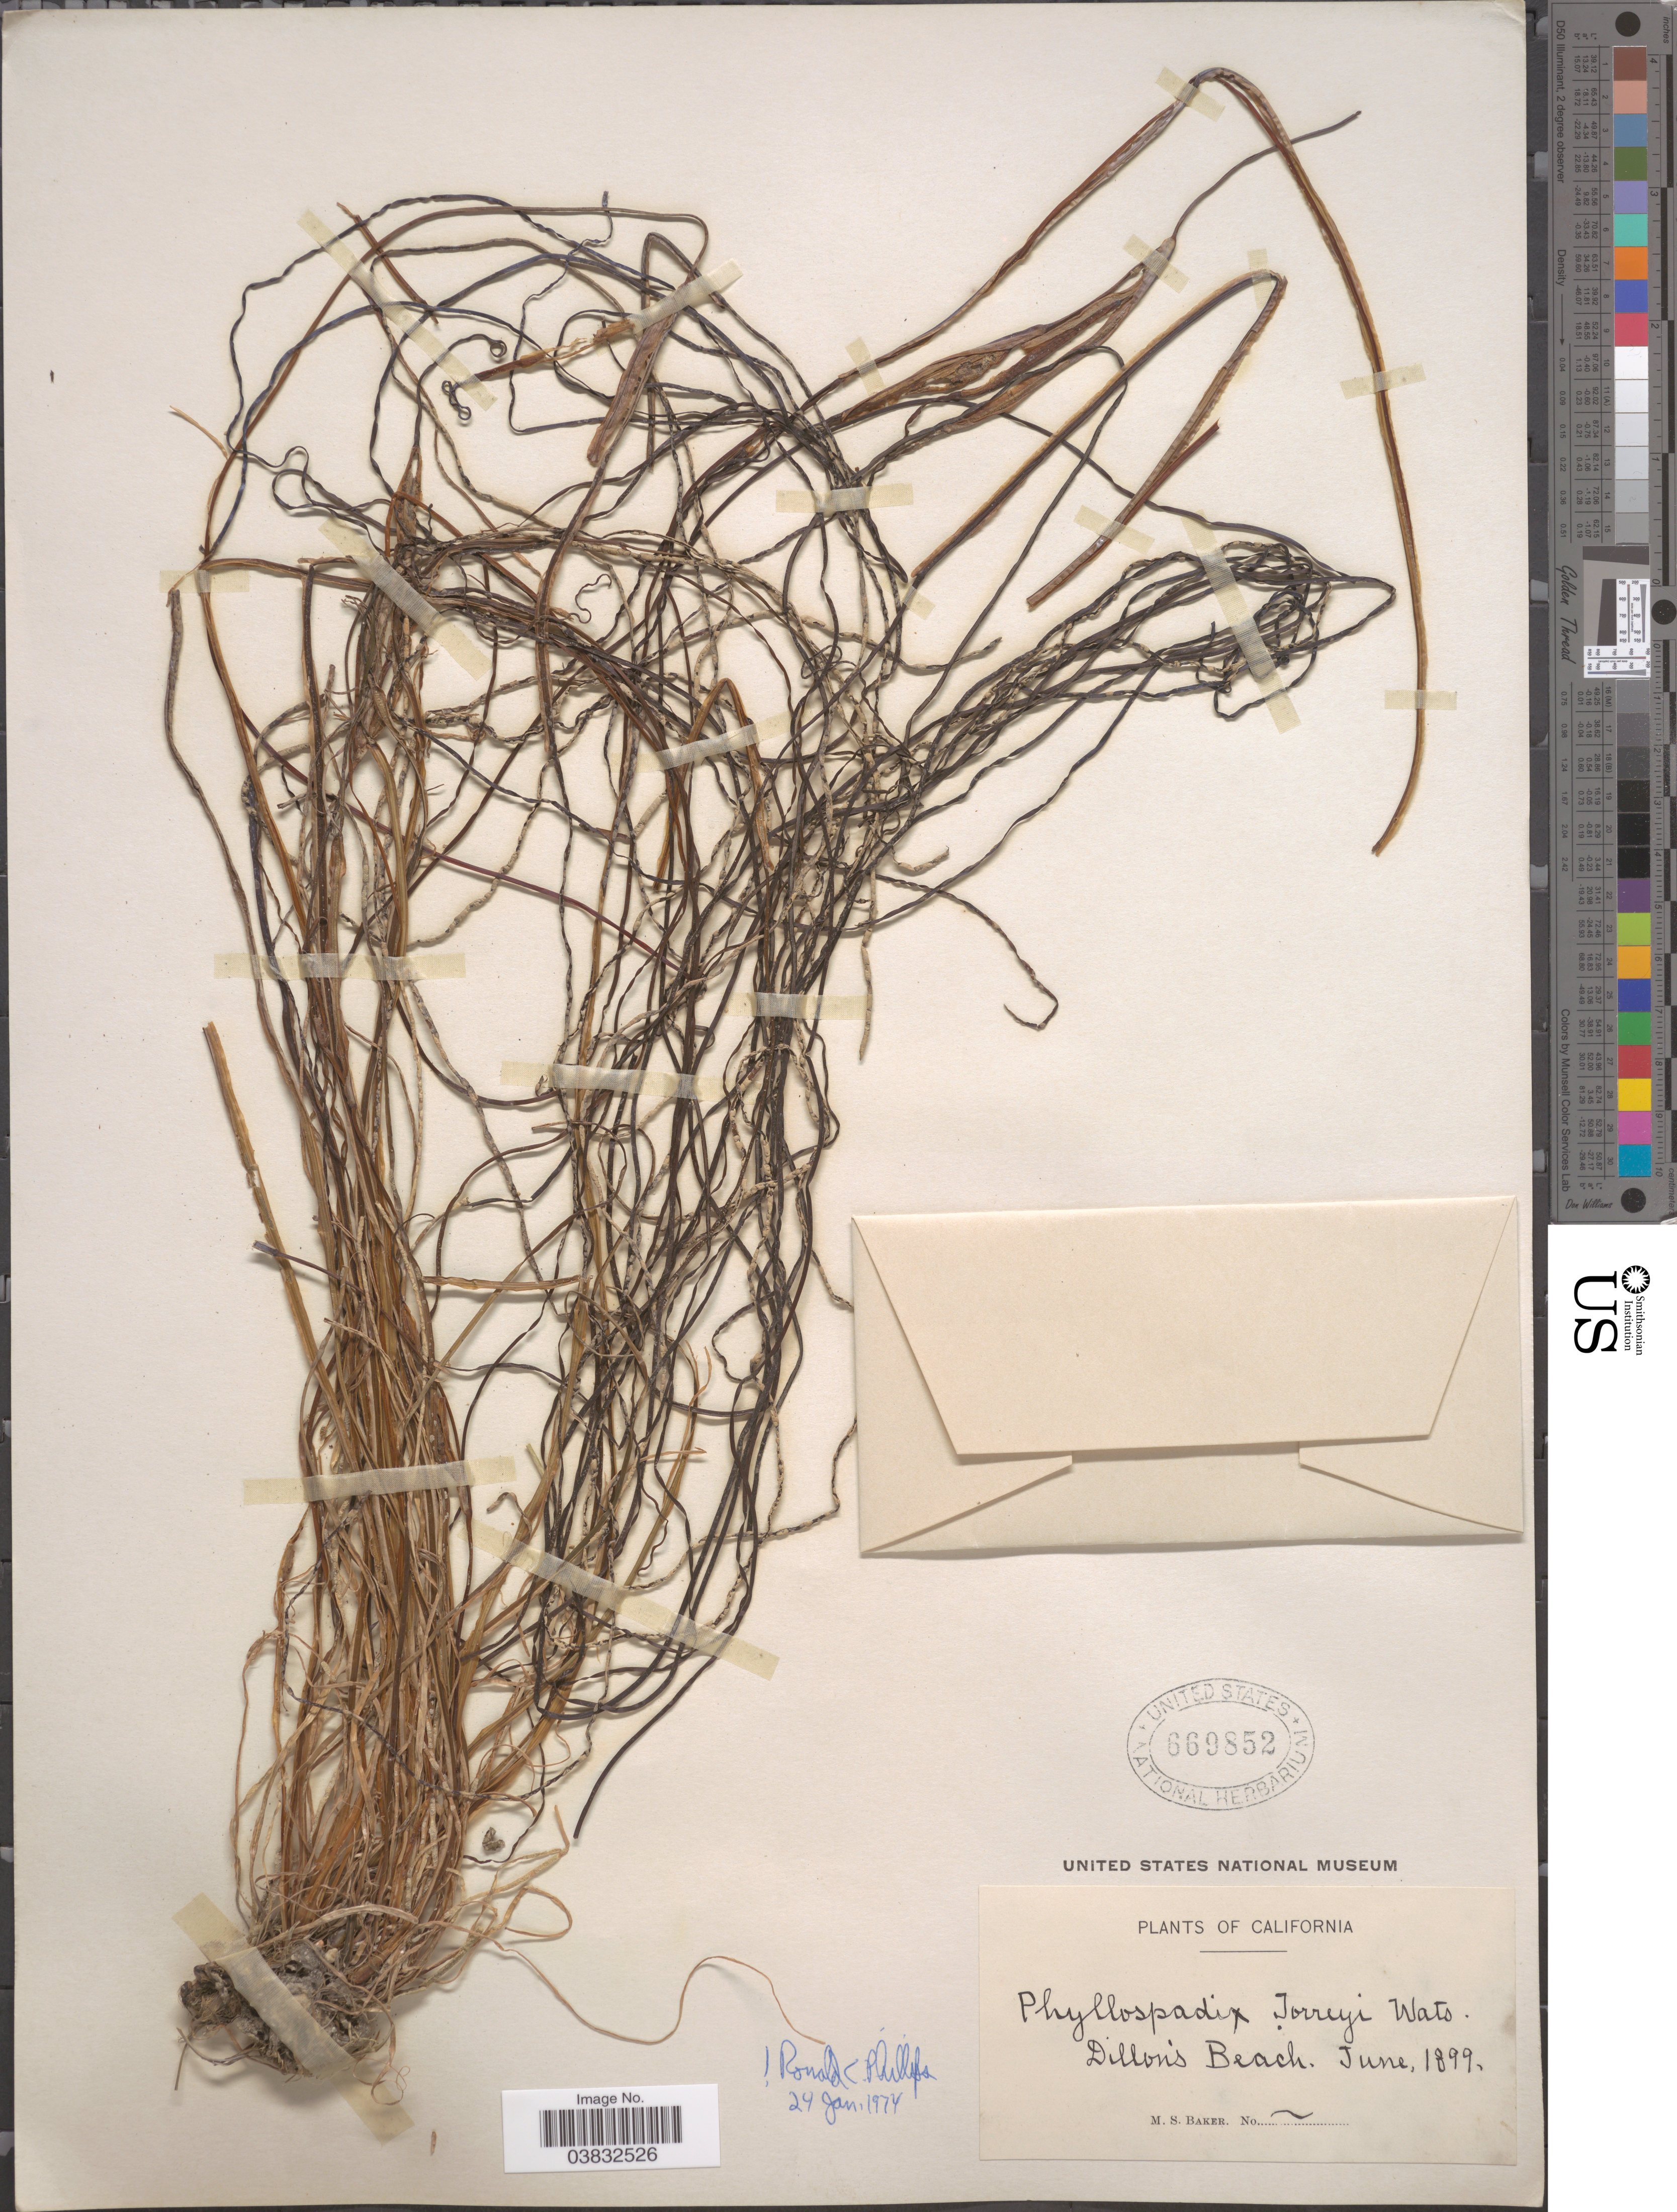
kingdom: Plantae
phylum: Tracheophyta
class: Liliopsida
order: Alismatales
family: Zosteraceae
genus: Phyllospadix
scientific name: Phyllospadix torreyi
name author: S. Watson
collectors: M. S. Baker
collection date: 1899-06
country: United States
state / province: California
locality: Dillonis Beach.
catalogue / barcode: US 669852